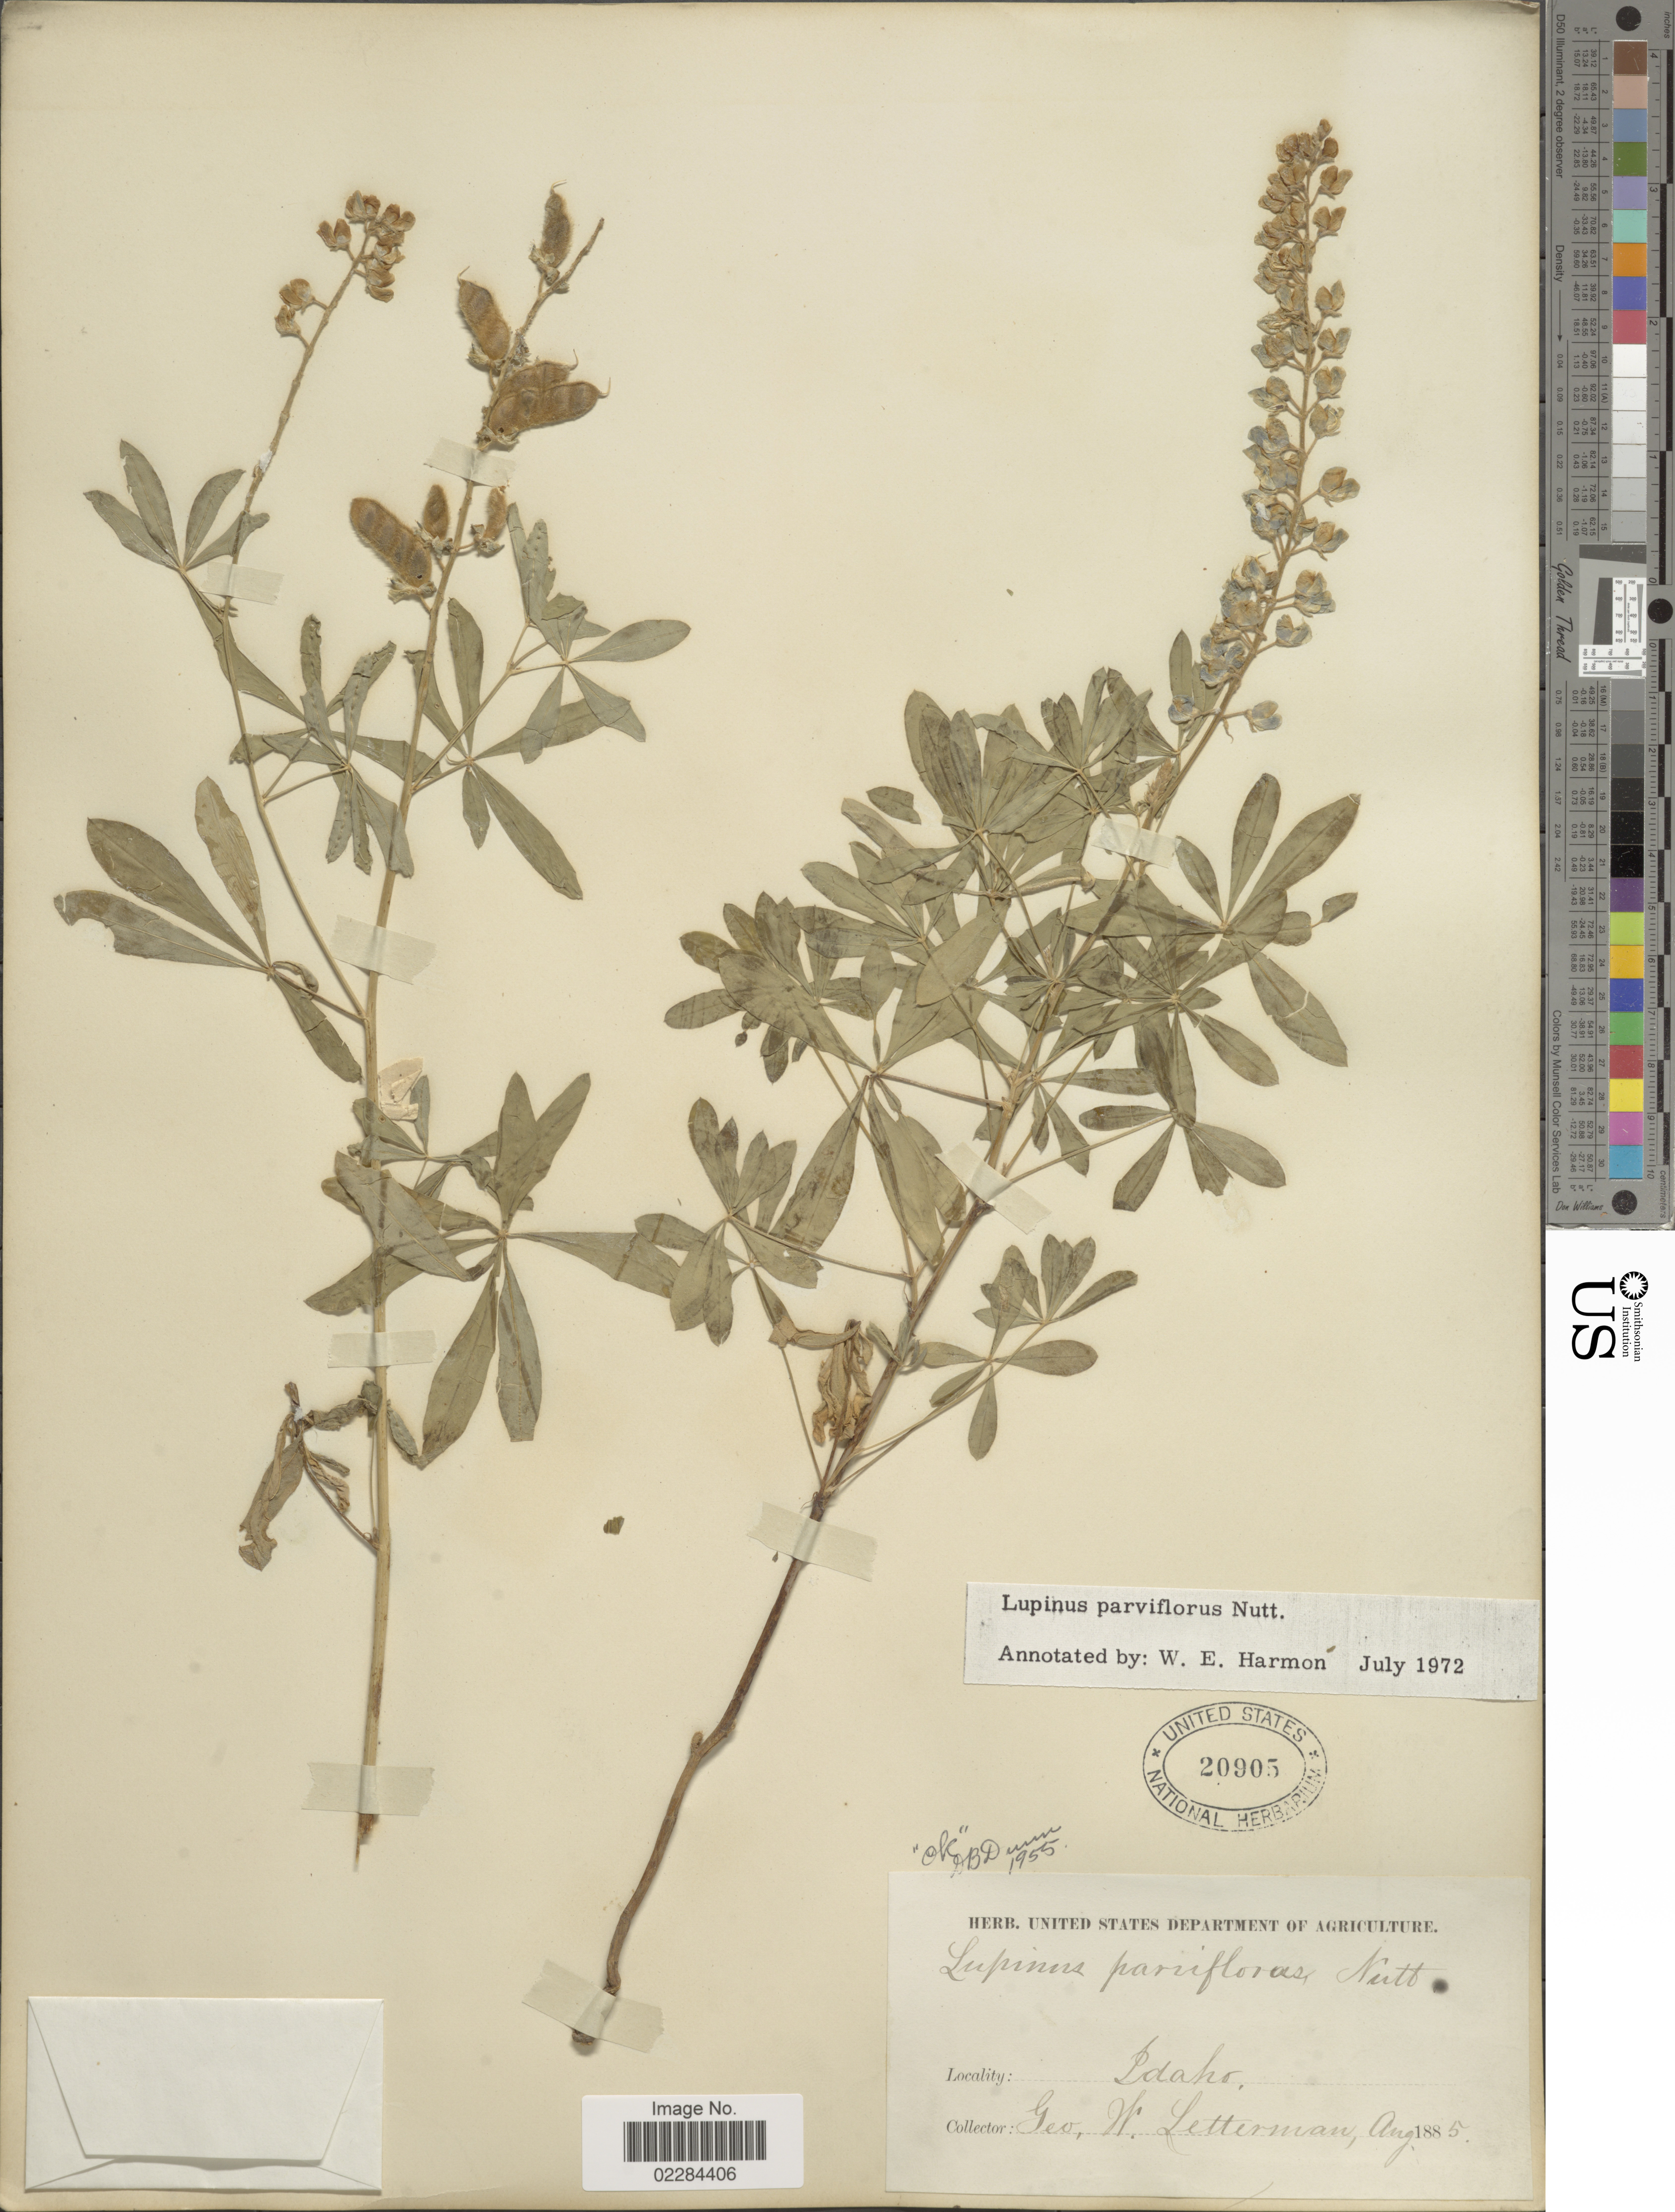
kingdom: Plantae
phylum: Tracheophyta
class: Magnoliopsida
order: Fabales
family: Fabaceae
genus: Lupinus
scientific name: Lupinus argenteus var. parviflorus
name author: (Nutt. ex Hook. & Arn.) C.L. Hitchc.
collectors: G. W. Letterman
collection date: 1885-08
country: United States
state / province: Idaho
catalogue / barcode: US 20905